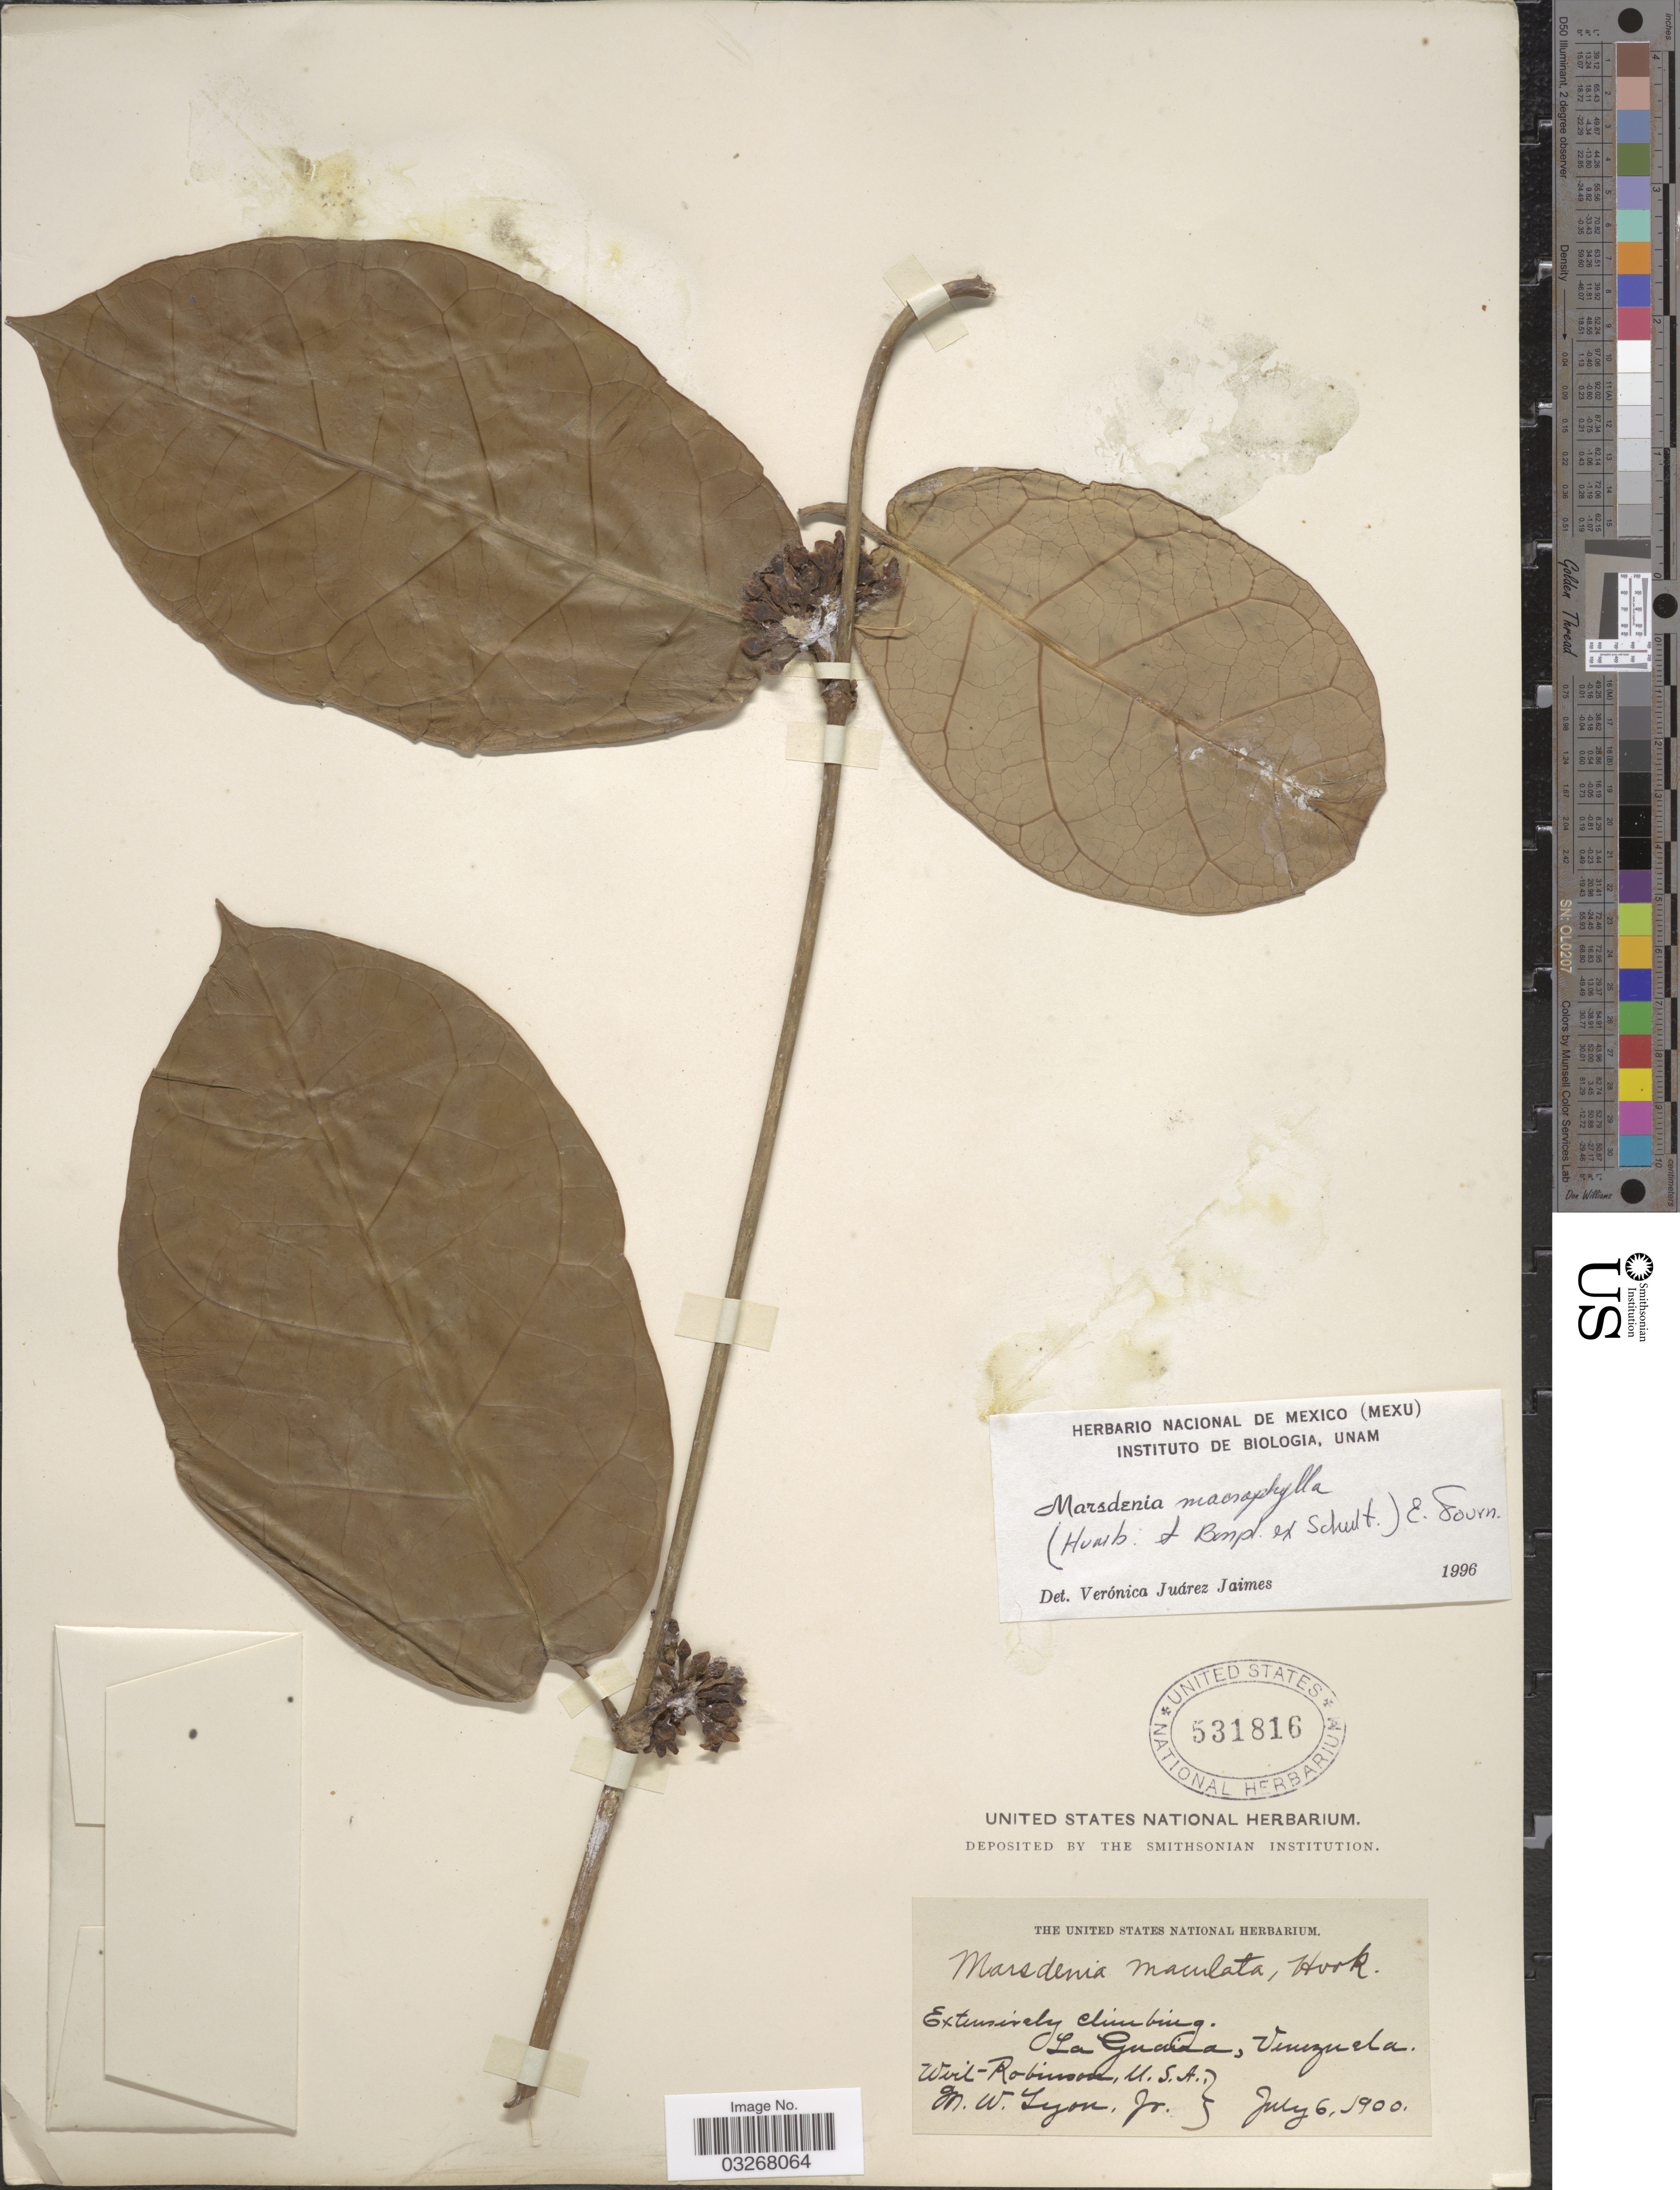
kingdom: Plantae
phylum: Tracheophyta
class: Magnoliopsida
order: Gentianales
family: Apocynaceae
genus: Marsdenia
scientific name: Marsdenia macrophylla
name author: (Humb. & Bonpl. ex Schult.) E. Fourn.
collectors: W. Robinson & M. Lyon Jr.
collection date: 1900-07-06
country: Venezuela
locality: La Guaira, Venezuela.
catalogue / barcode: US 531816